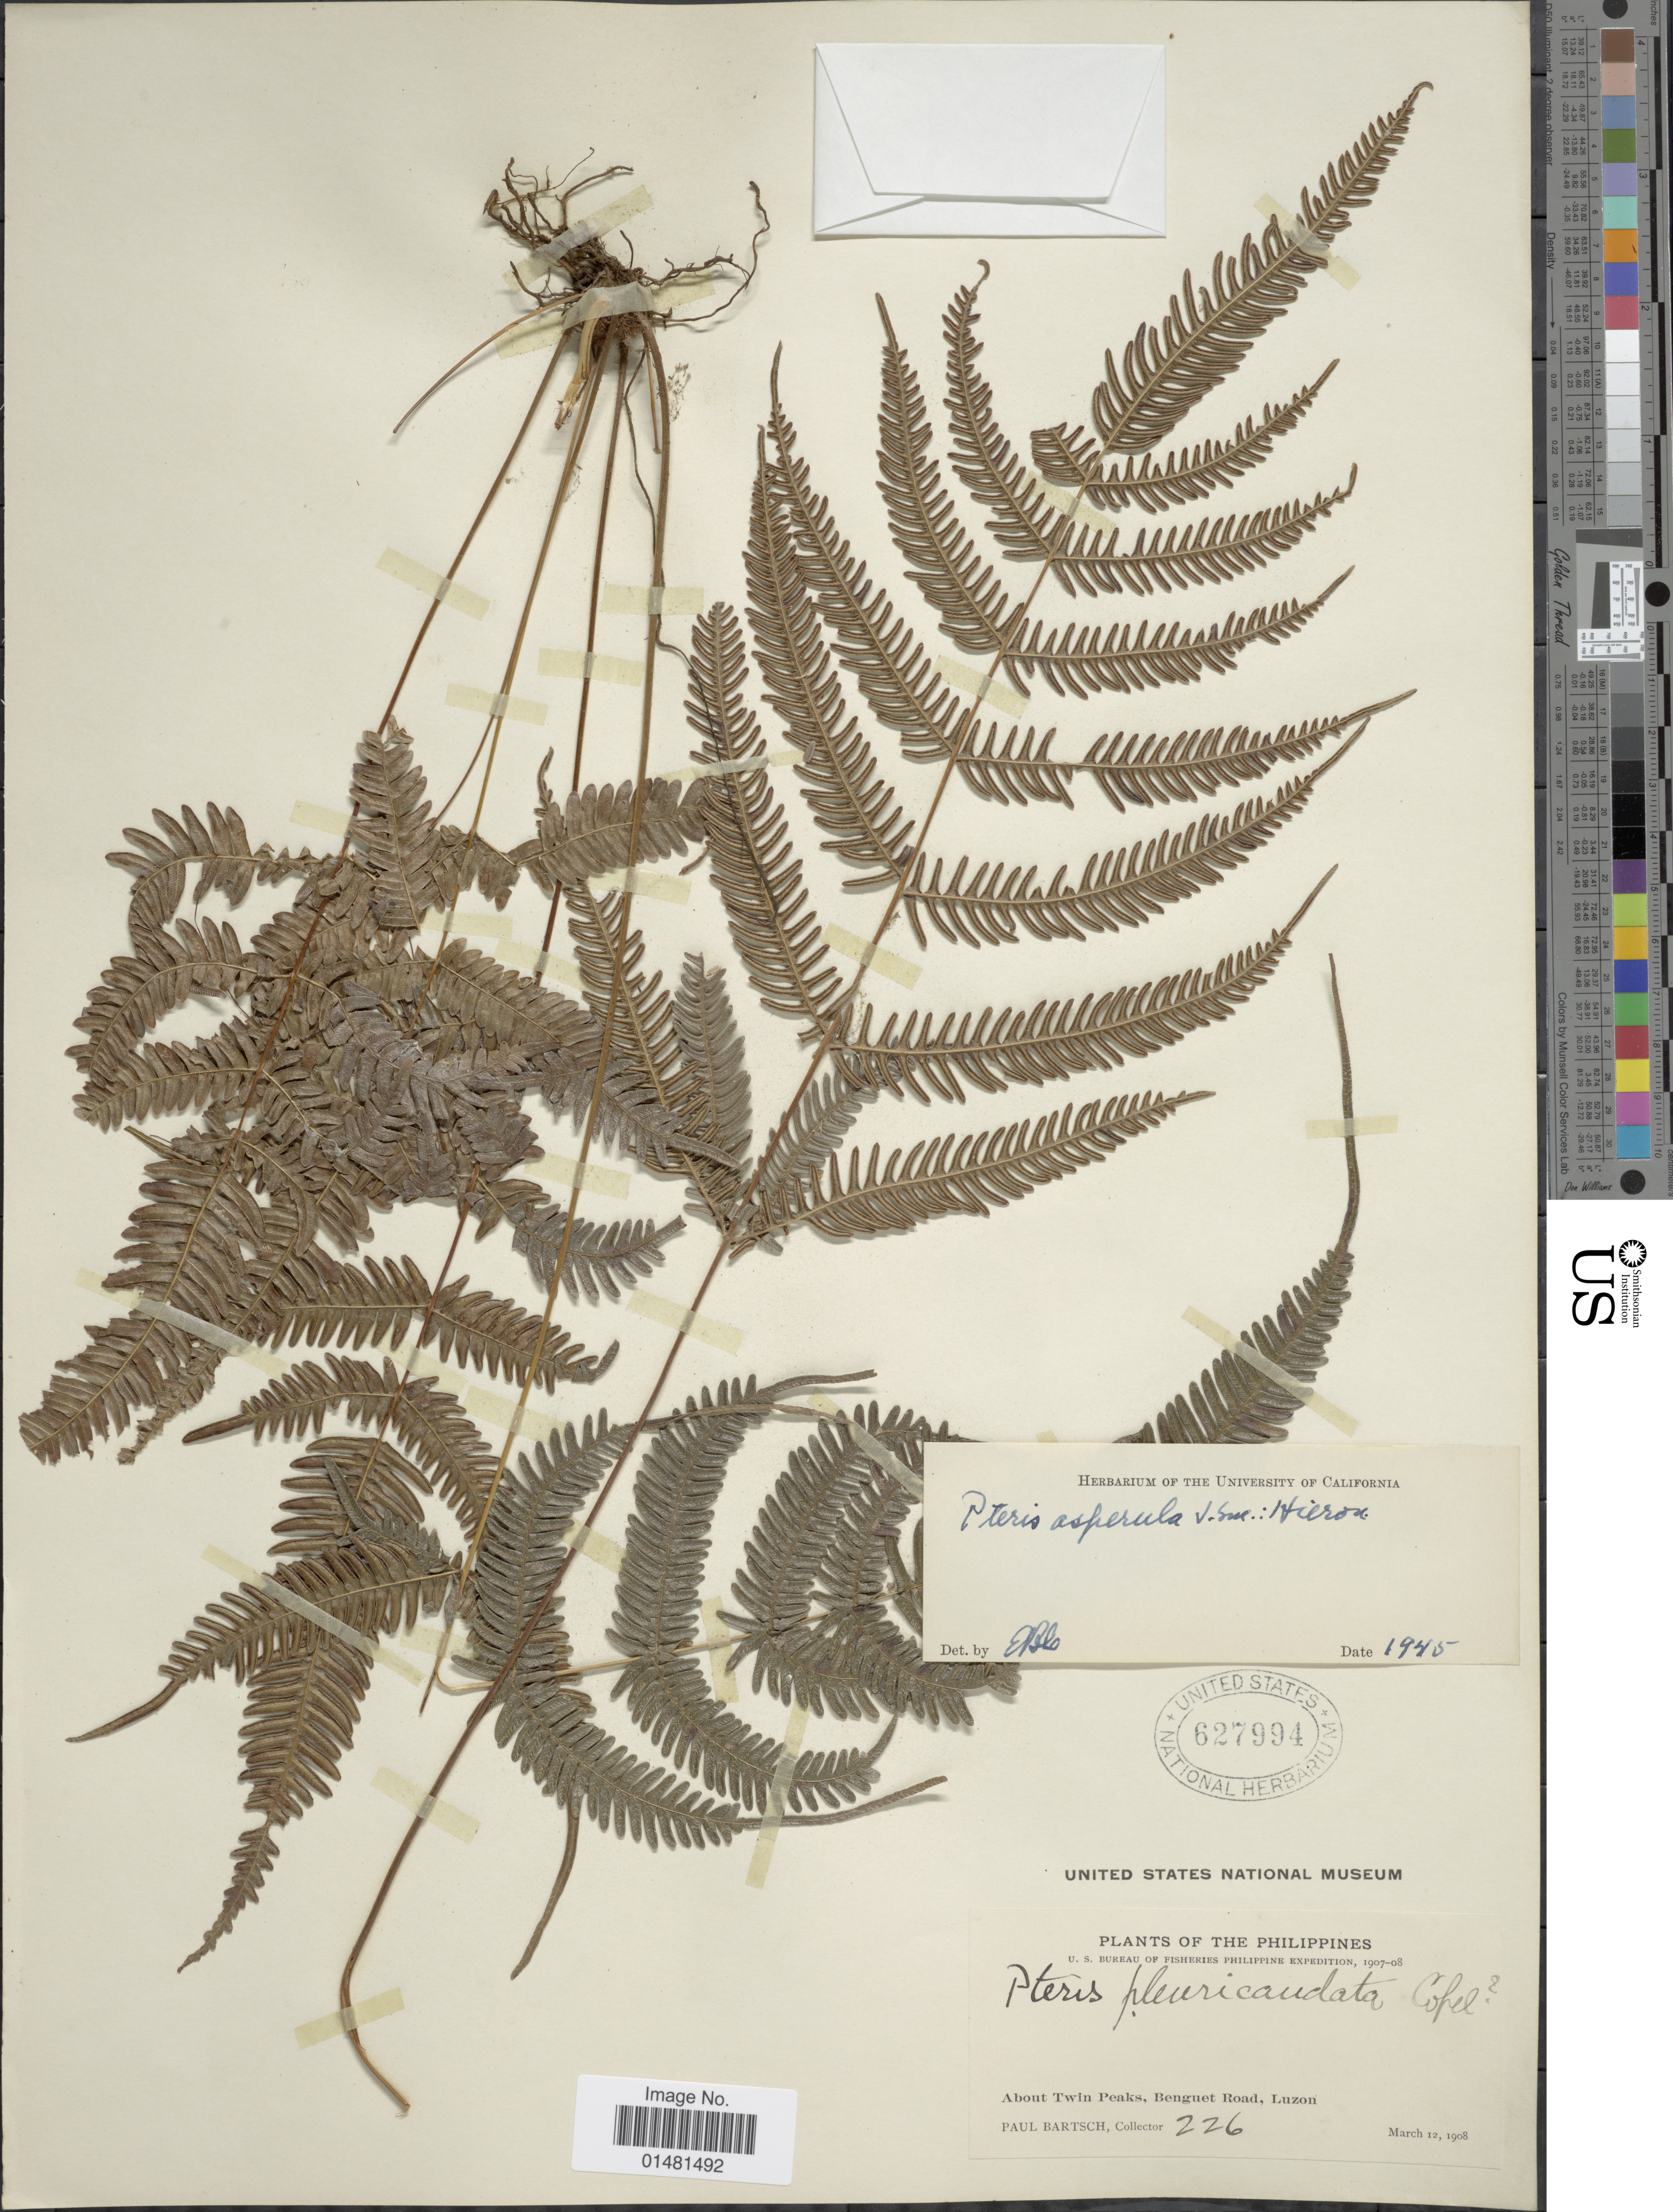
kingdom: Plantae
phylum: Tracheophyta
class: Polypodiopsida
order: Polypodiales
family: Pteridaceae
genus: Pteris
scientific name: Pteris asperula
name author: J. Sm.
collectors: P. Bartsch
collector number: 226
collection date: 1908-03-12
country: Philippines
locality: About Twin Peaks, Benguet Road, Luzon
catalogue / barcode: US 627994